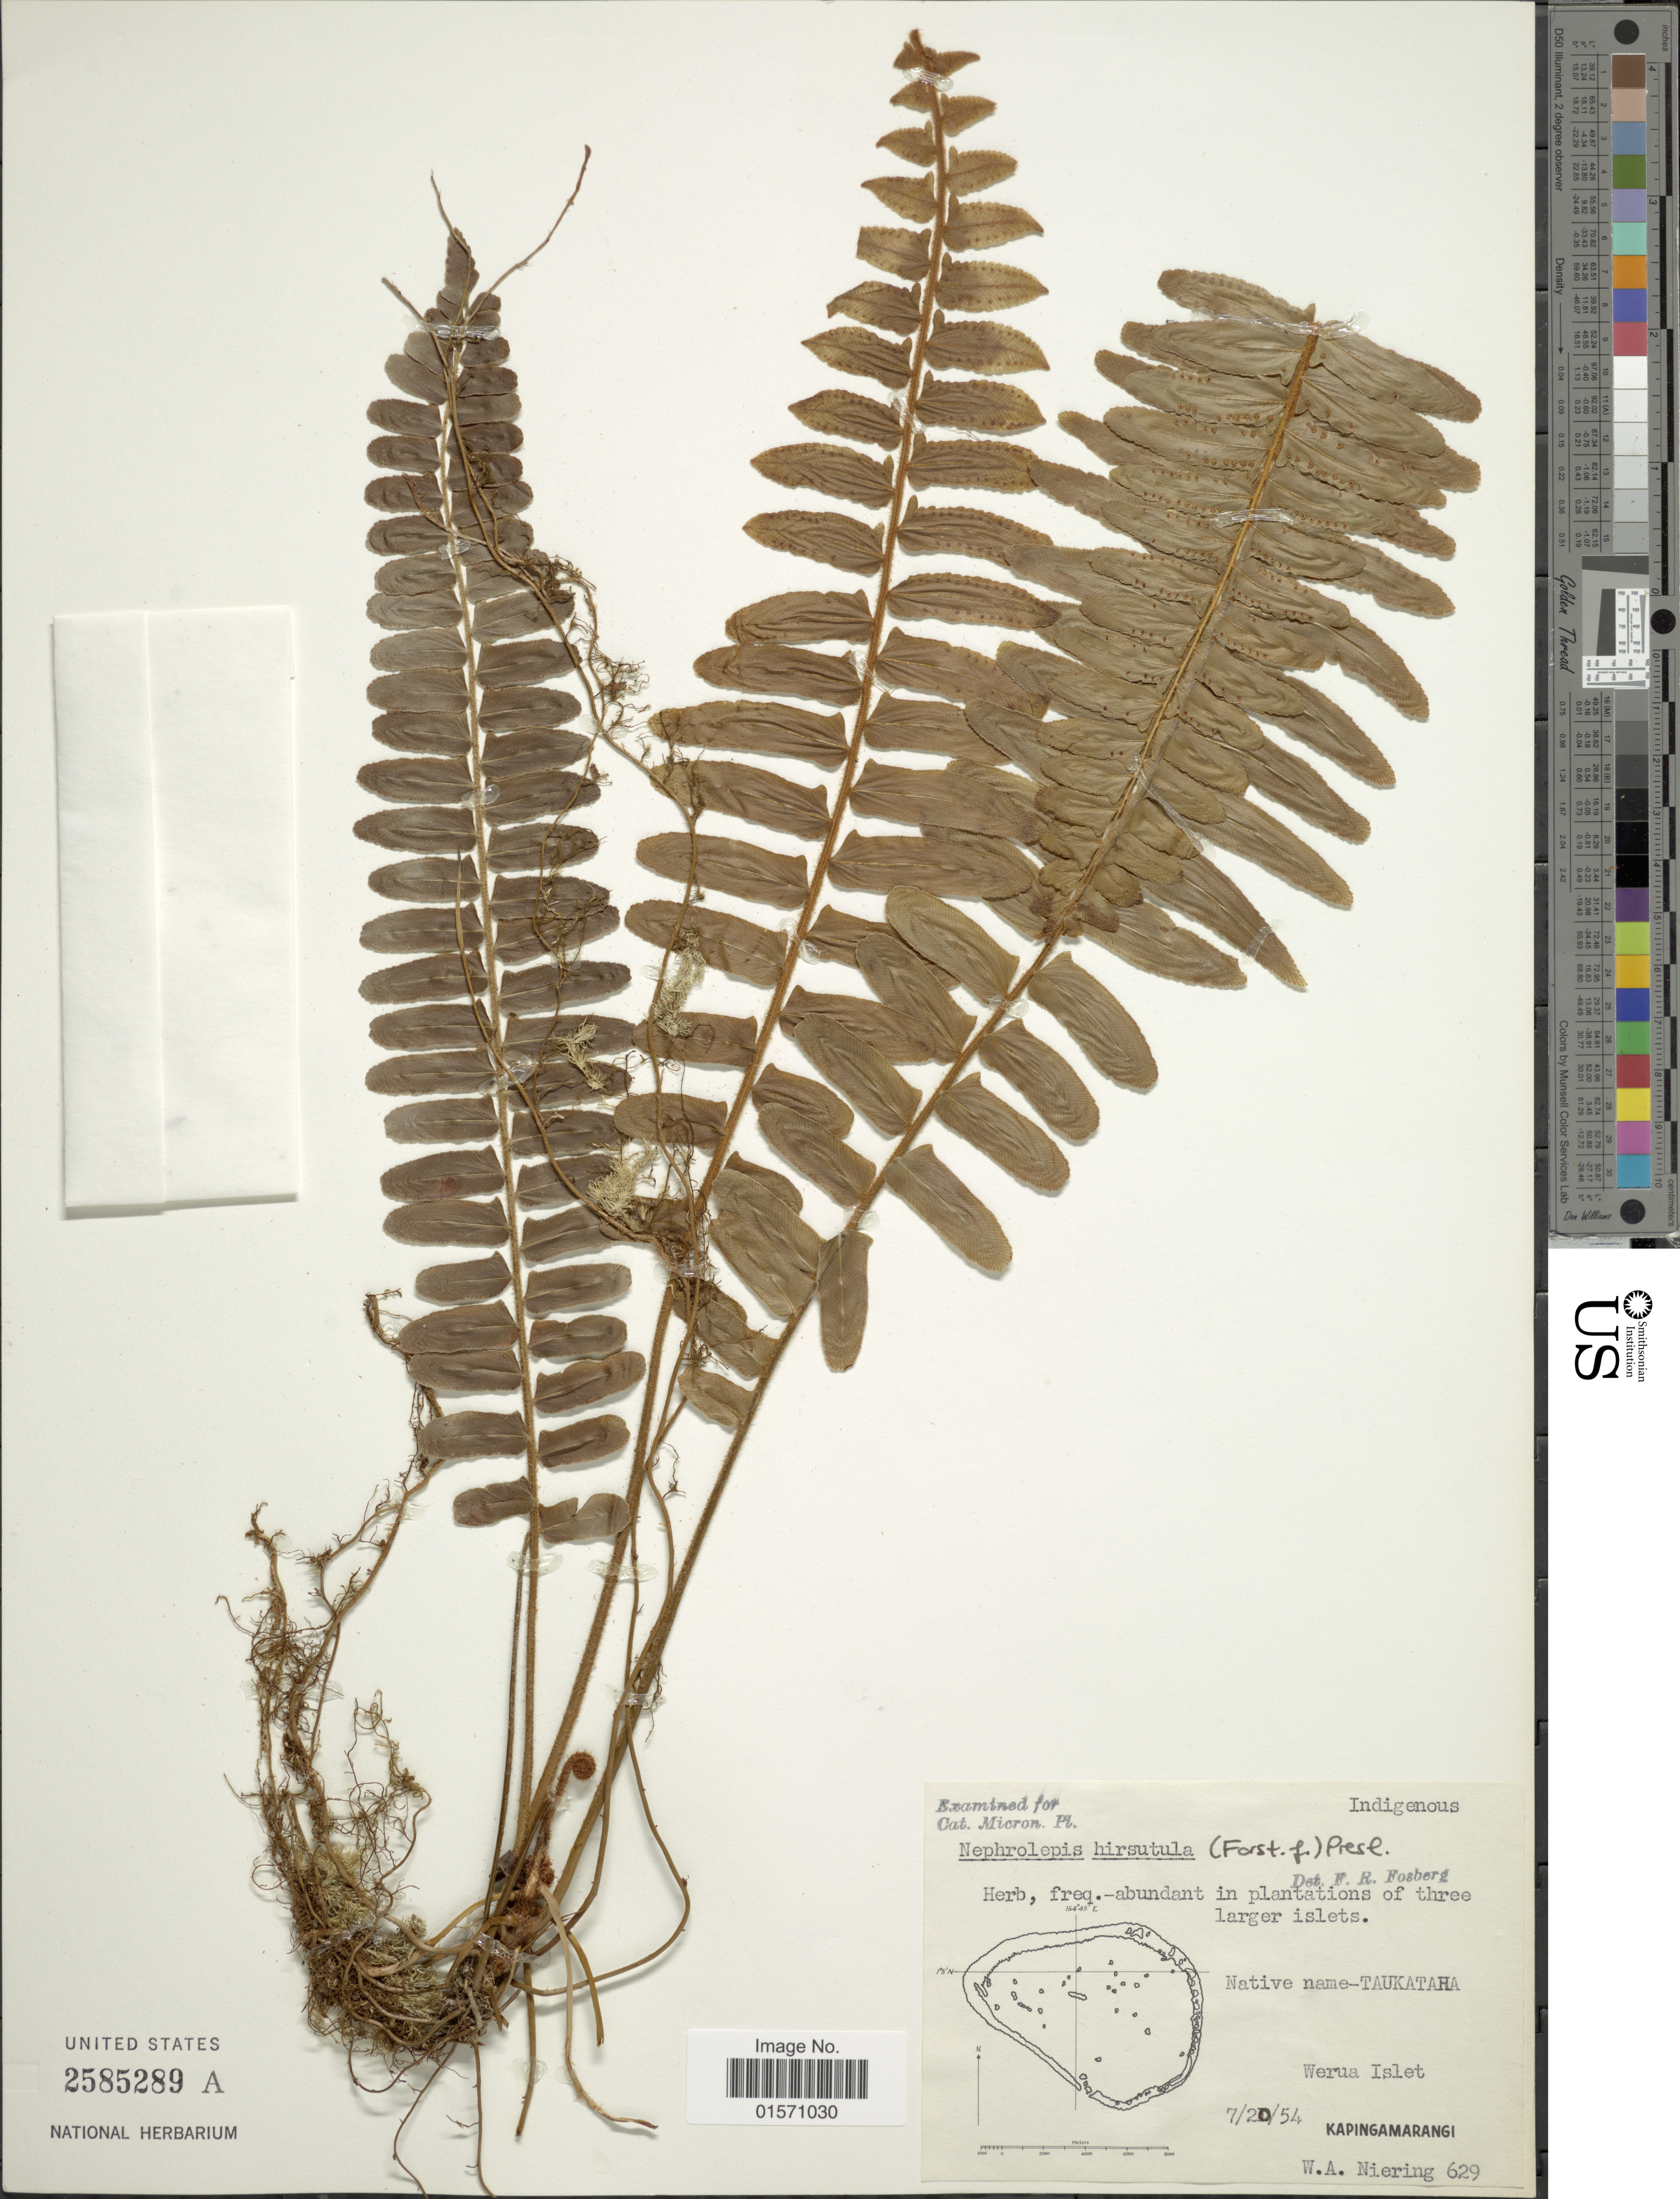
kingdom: Plantae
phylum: Tracheophyta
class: Polypodiopsida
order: Polypodiales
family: Nephrolepidaceae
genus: Nephrolepis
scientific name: Nephrolepis hirsutula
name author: (G. Forst.) C. Presl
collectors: W. Niering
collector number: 629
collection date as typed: Transcribed d/m/y: 20/7/54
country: Micronesia, Federated States of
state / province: Pohnpei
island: Kapingamarangi Atoll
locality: Werua Islet. Kapingamarangi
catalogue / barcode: US 2585289A